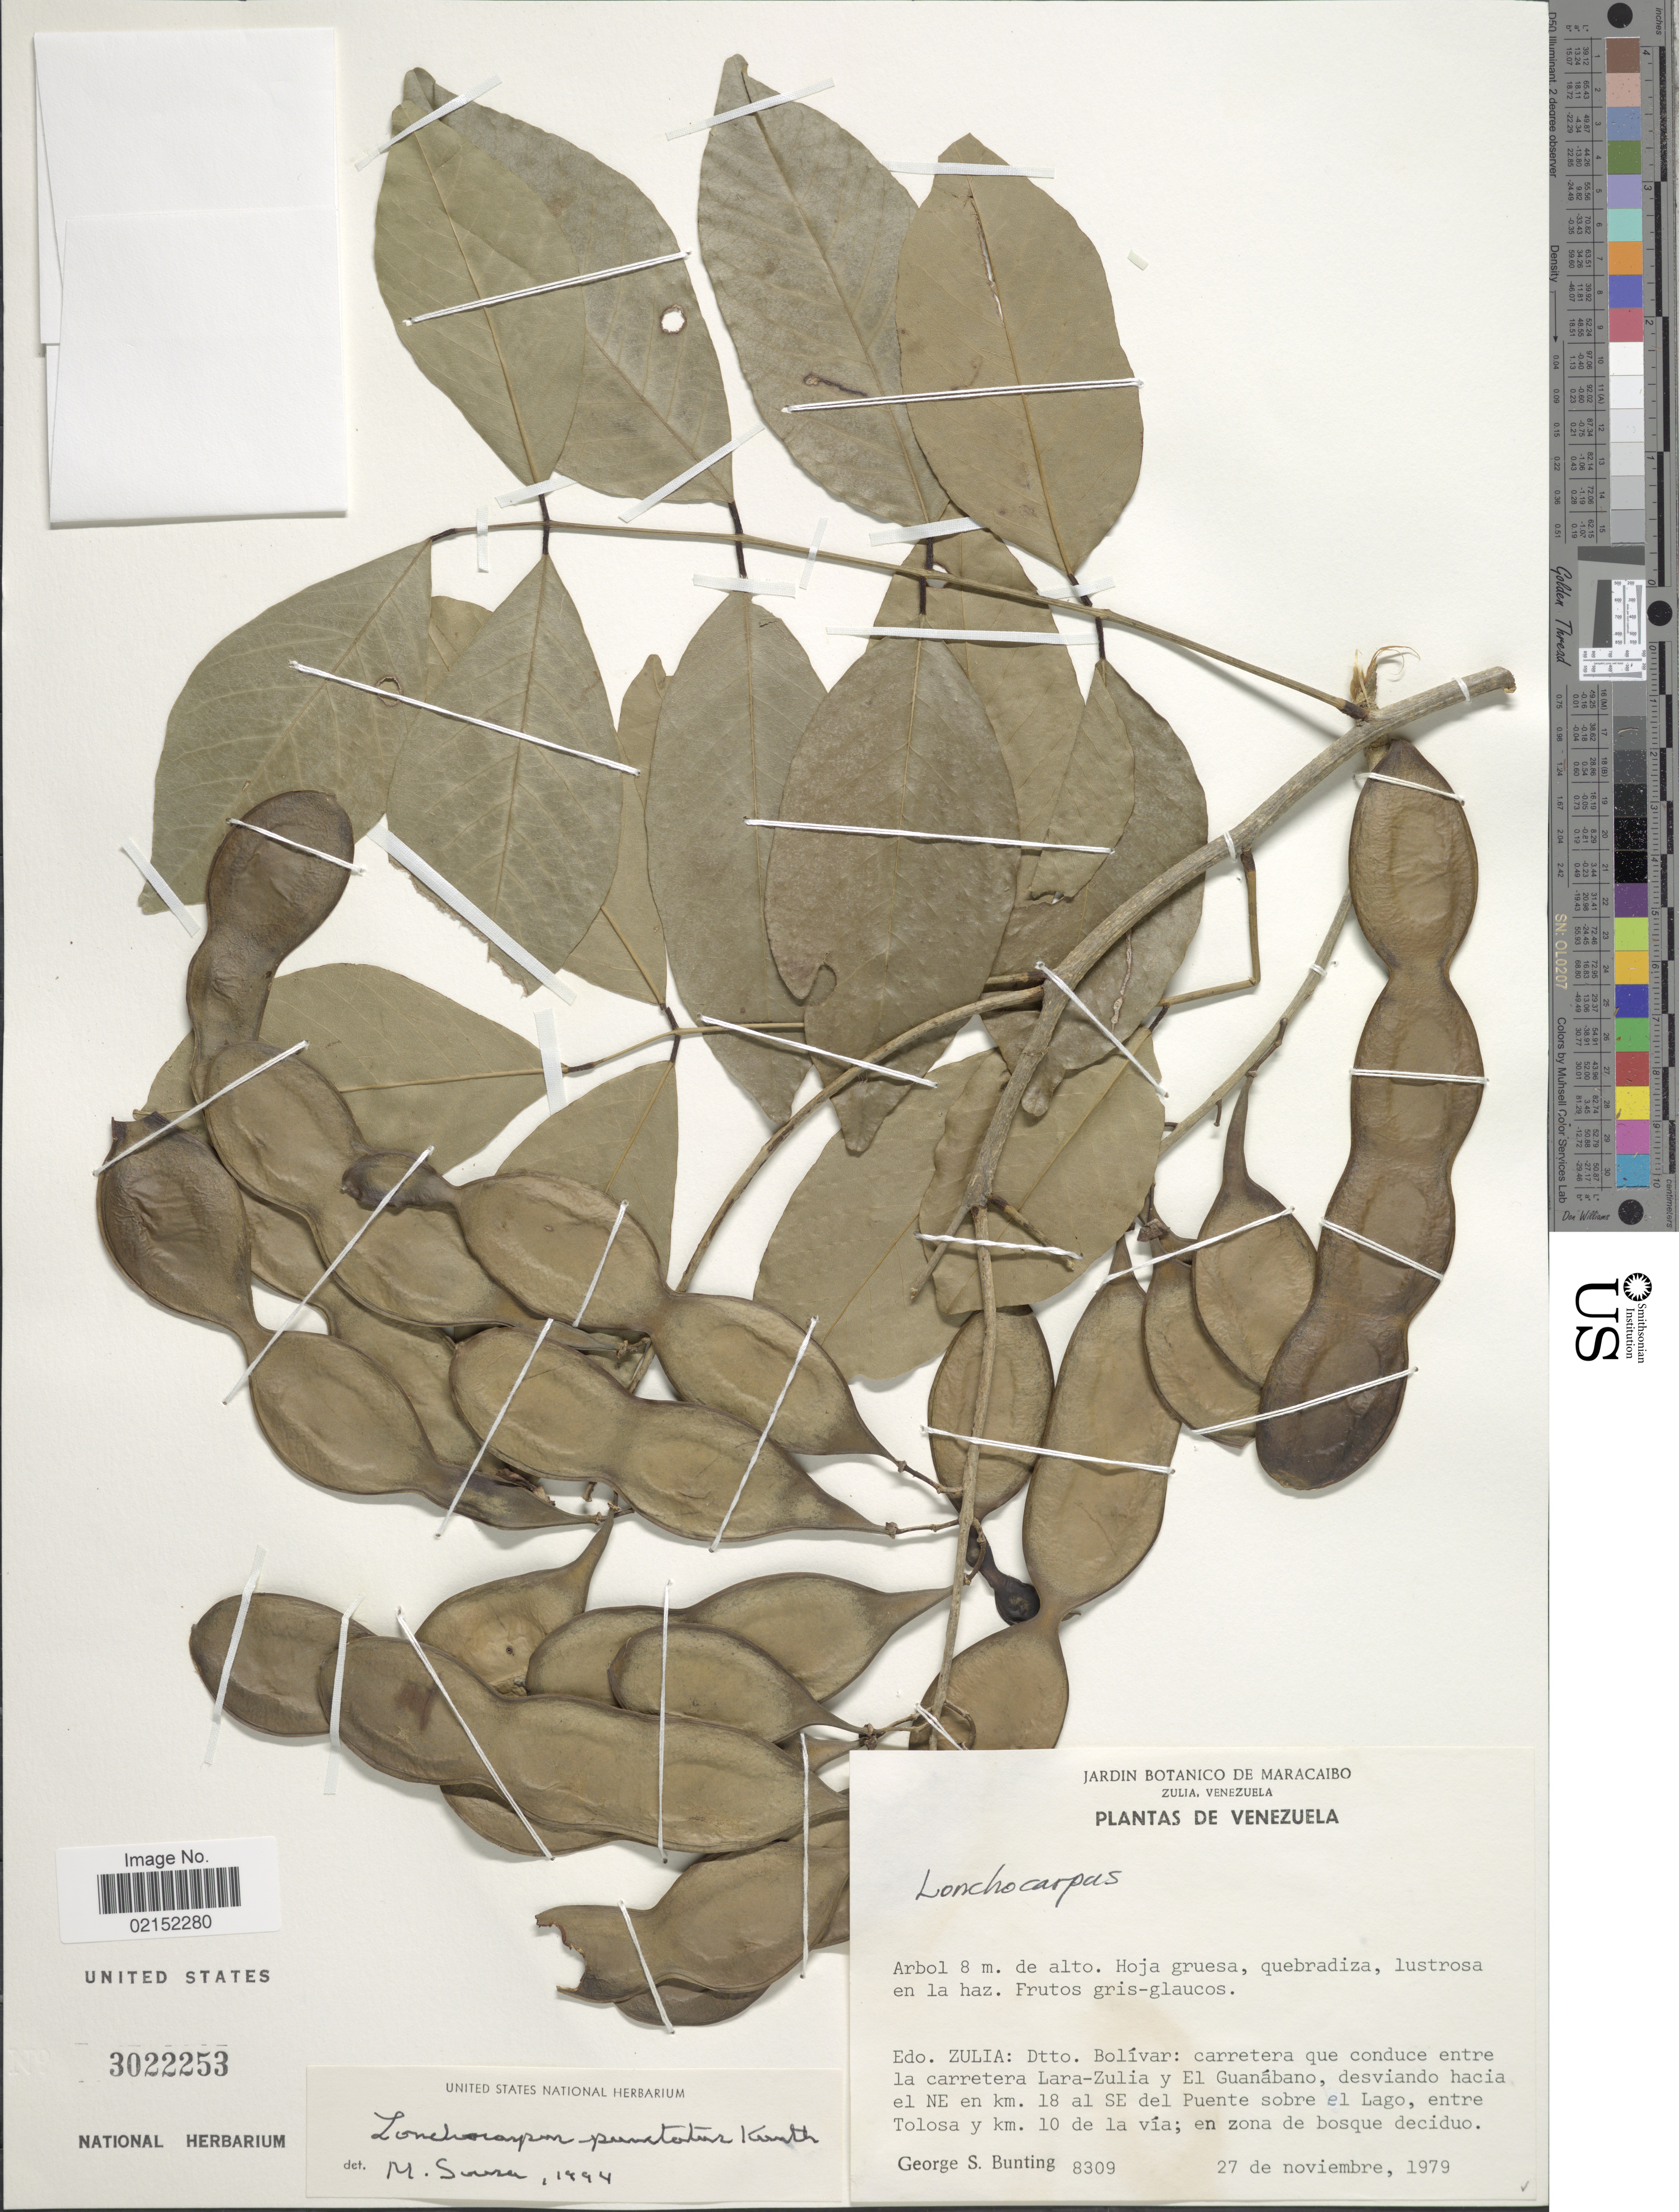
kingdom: Plantae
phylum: Tracheophyta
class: Magnoliopsida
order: Fabales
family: Fabaceae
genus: Lonchocarpus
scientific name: Lonchocarpus punctatus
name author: Kunth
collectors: G. S. Bunting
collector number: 8309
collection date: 1979-11-27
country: Venezuela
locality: Edo. Zulia: Dtto. Bolivar: carretera que conduce entre la carretera Lara-Zulia y El Guanabano, desviando hacia el NE en km 18 al SE del Puente sobre el Lago, entre Tolosa y km 10 de la via; en zona de bosque deciduo.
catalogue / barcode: US 3022253